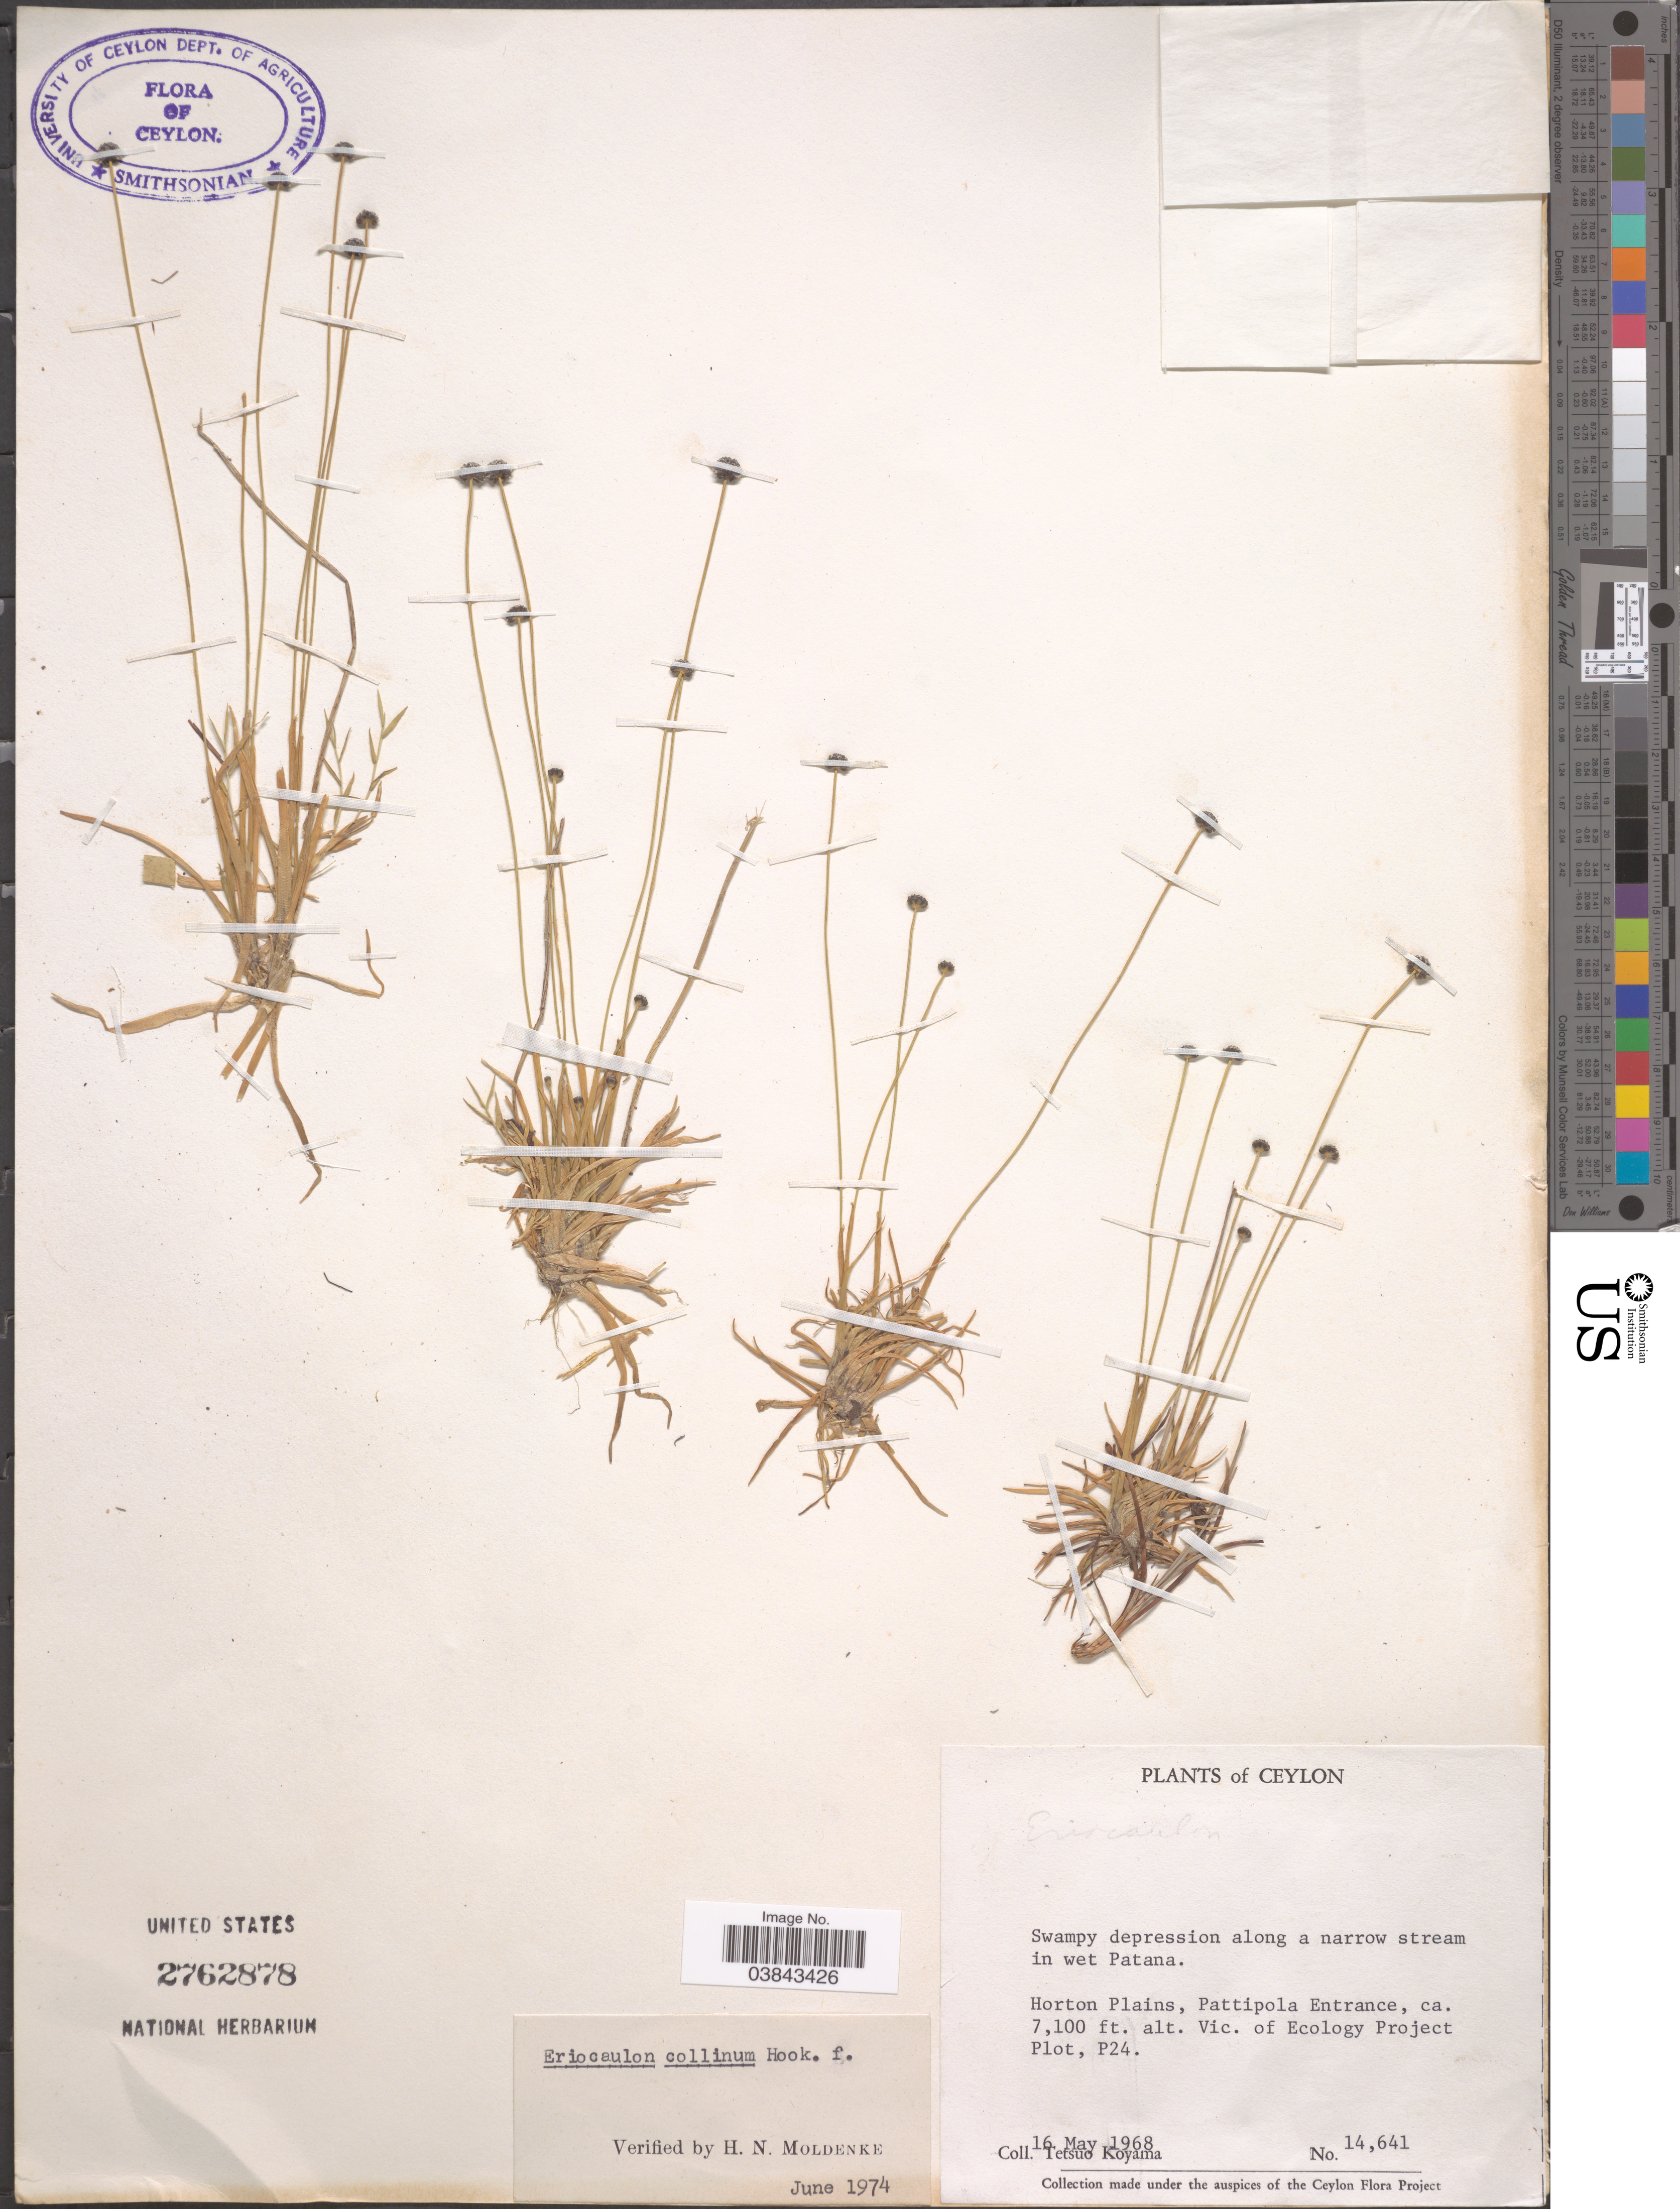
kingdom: Plantae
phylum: Tracheophyta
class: Liliopsida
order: Poales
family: Eriocaulaceae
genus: Eriocaulon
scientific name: Eriocaulon collinum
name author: Hook. f.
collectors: T. Koyama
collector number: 14641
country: Sri Lanka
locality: Ceylon. Horton Plains, Pattipola Entrance. Vic. of Ecology Project Plot, P24.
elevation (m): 2164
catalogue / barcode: US 2762878